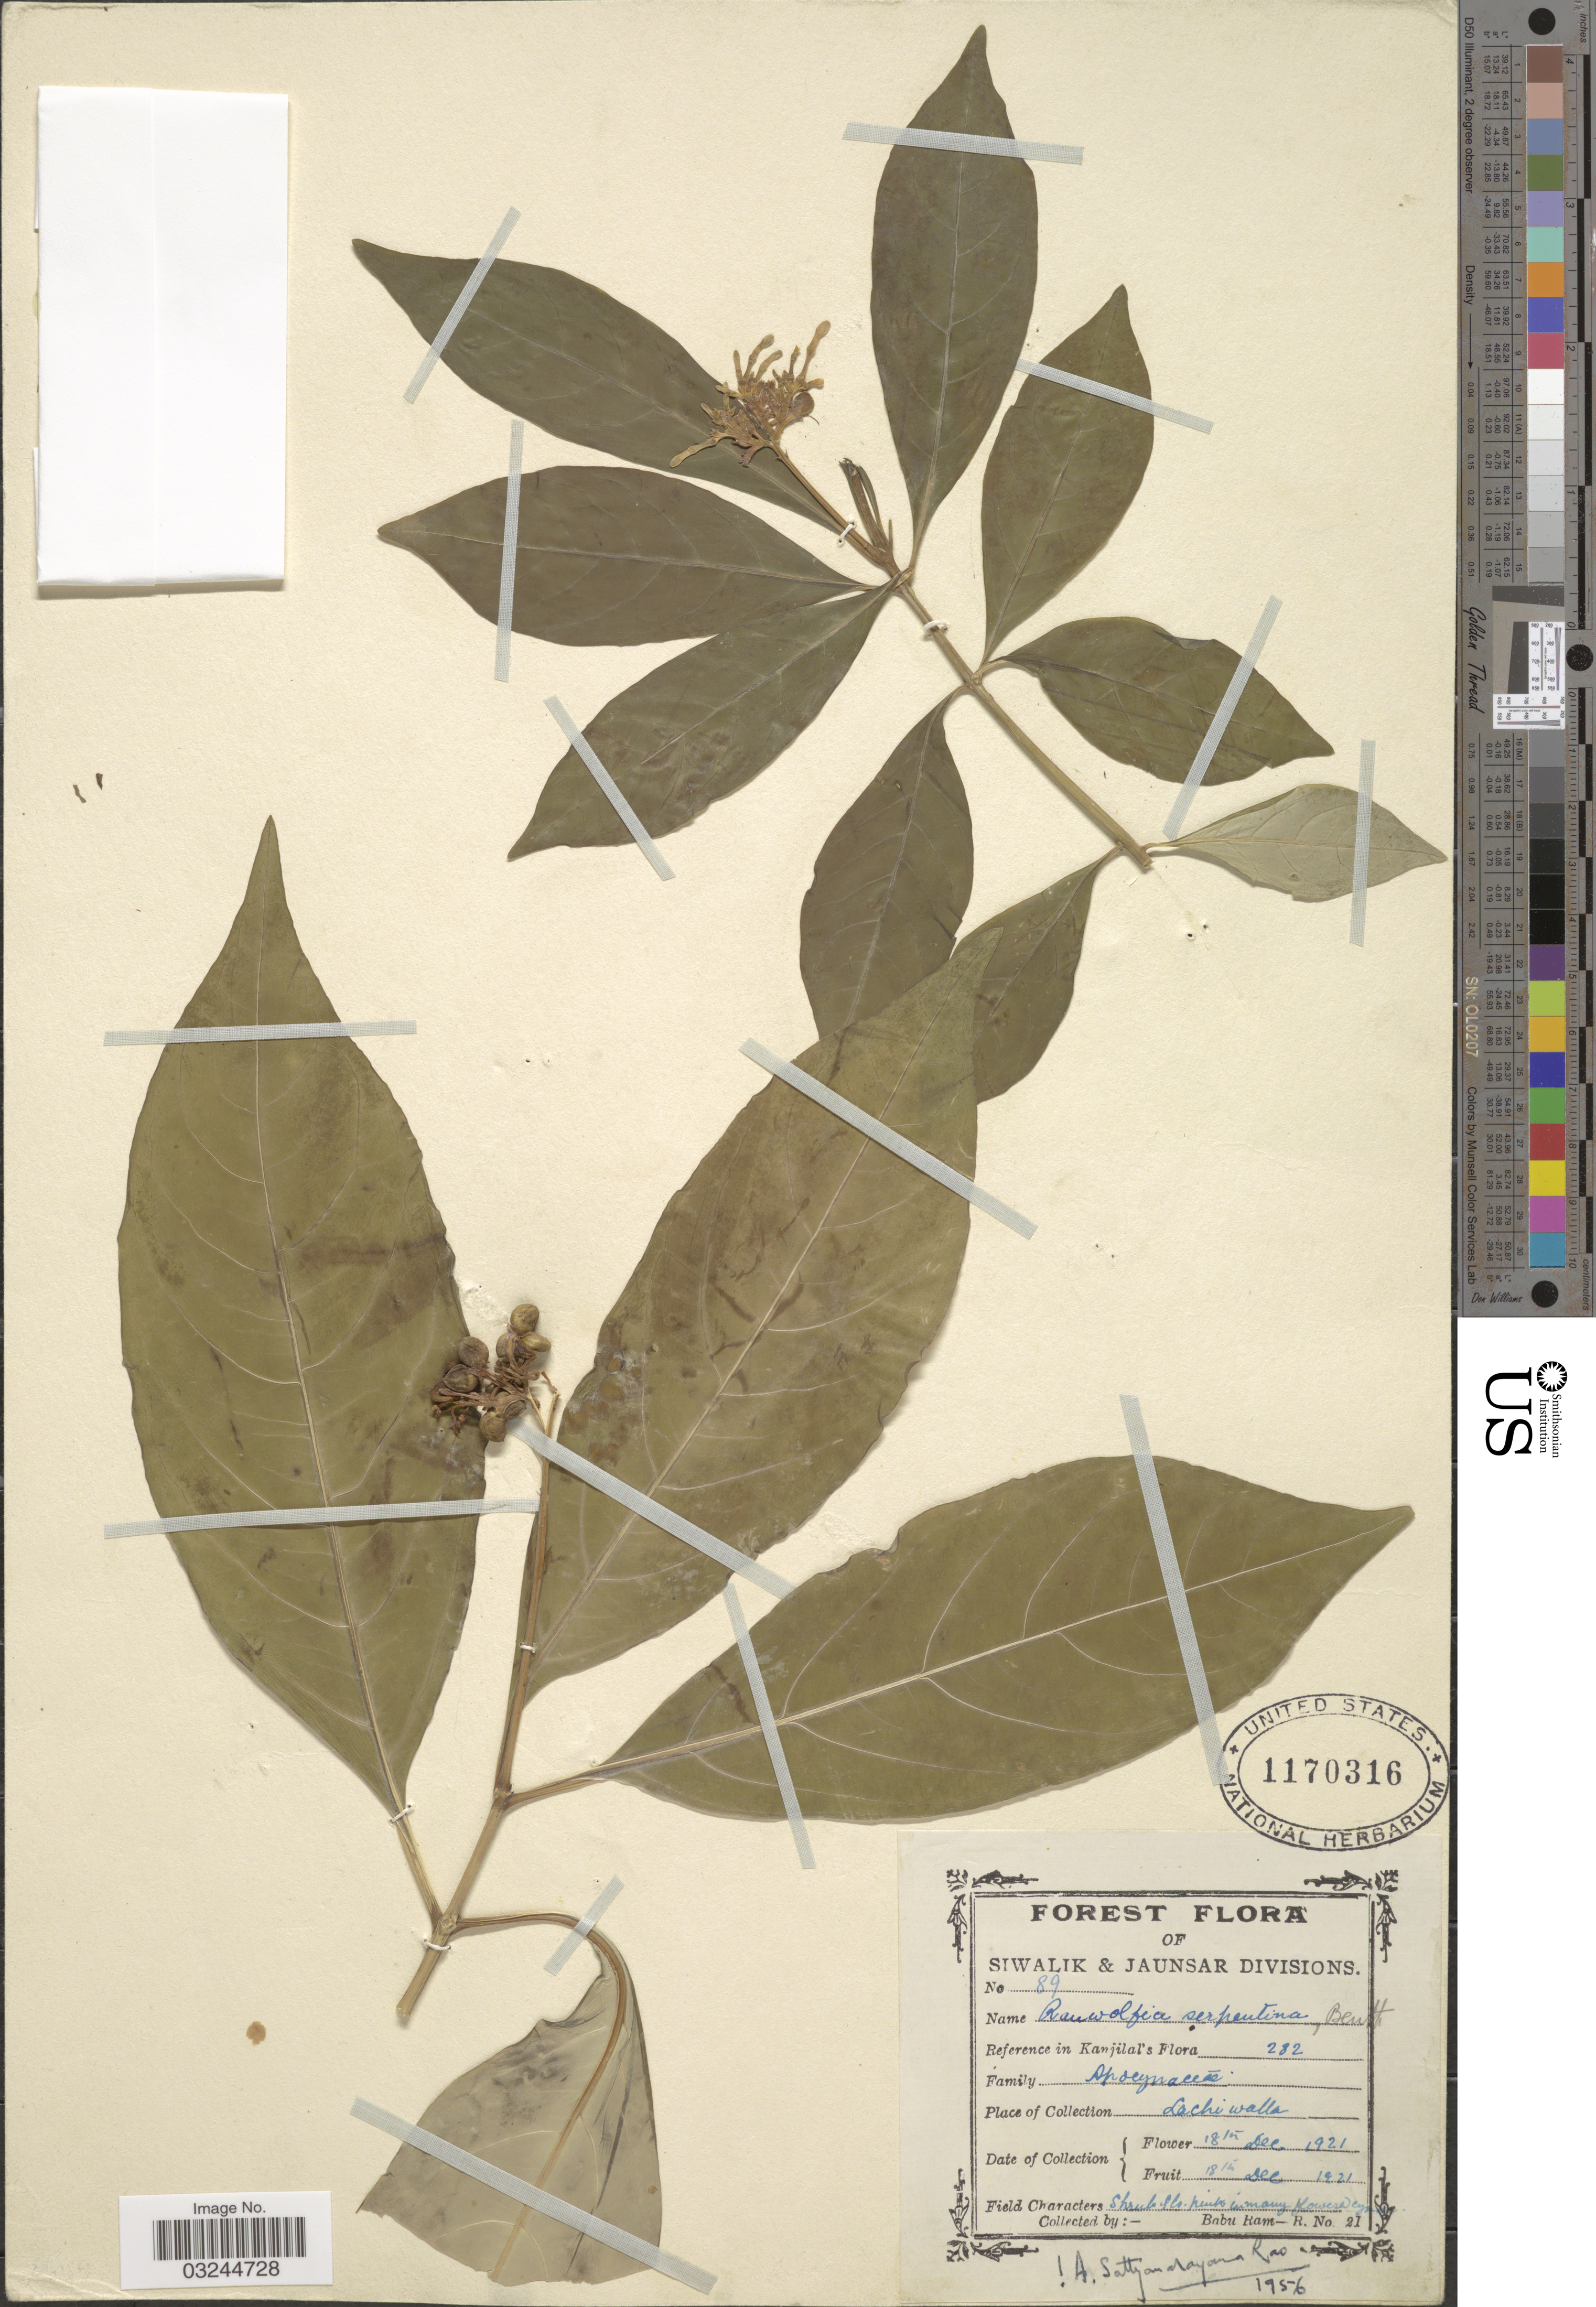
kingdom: Plantae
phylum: Tracheophyta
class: Magnoliopsida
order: Gentianales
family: Apocynaceae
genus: Rauvolfia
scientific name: Rauvolfia verticillata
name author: (Lour.) Baill.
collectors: B. Ram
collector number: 21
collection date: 1921-12-18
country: India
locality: Siwalik & Jaunsar Divisions. Lachiwalla.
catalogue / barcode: US 1170316